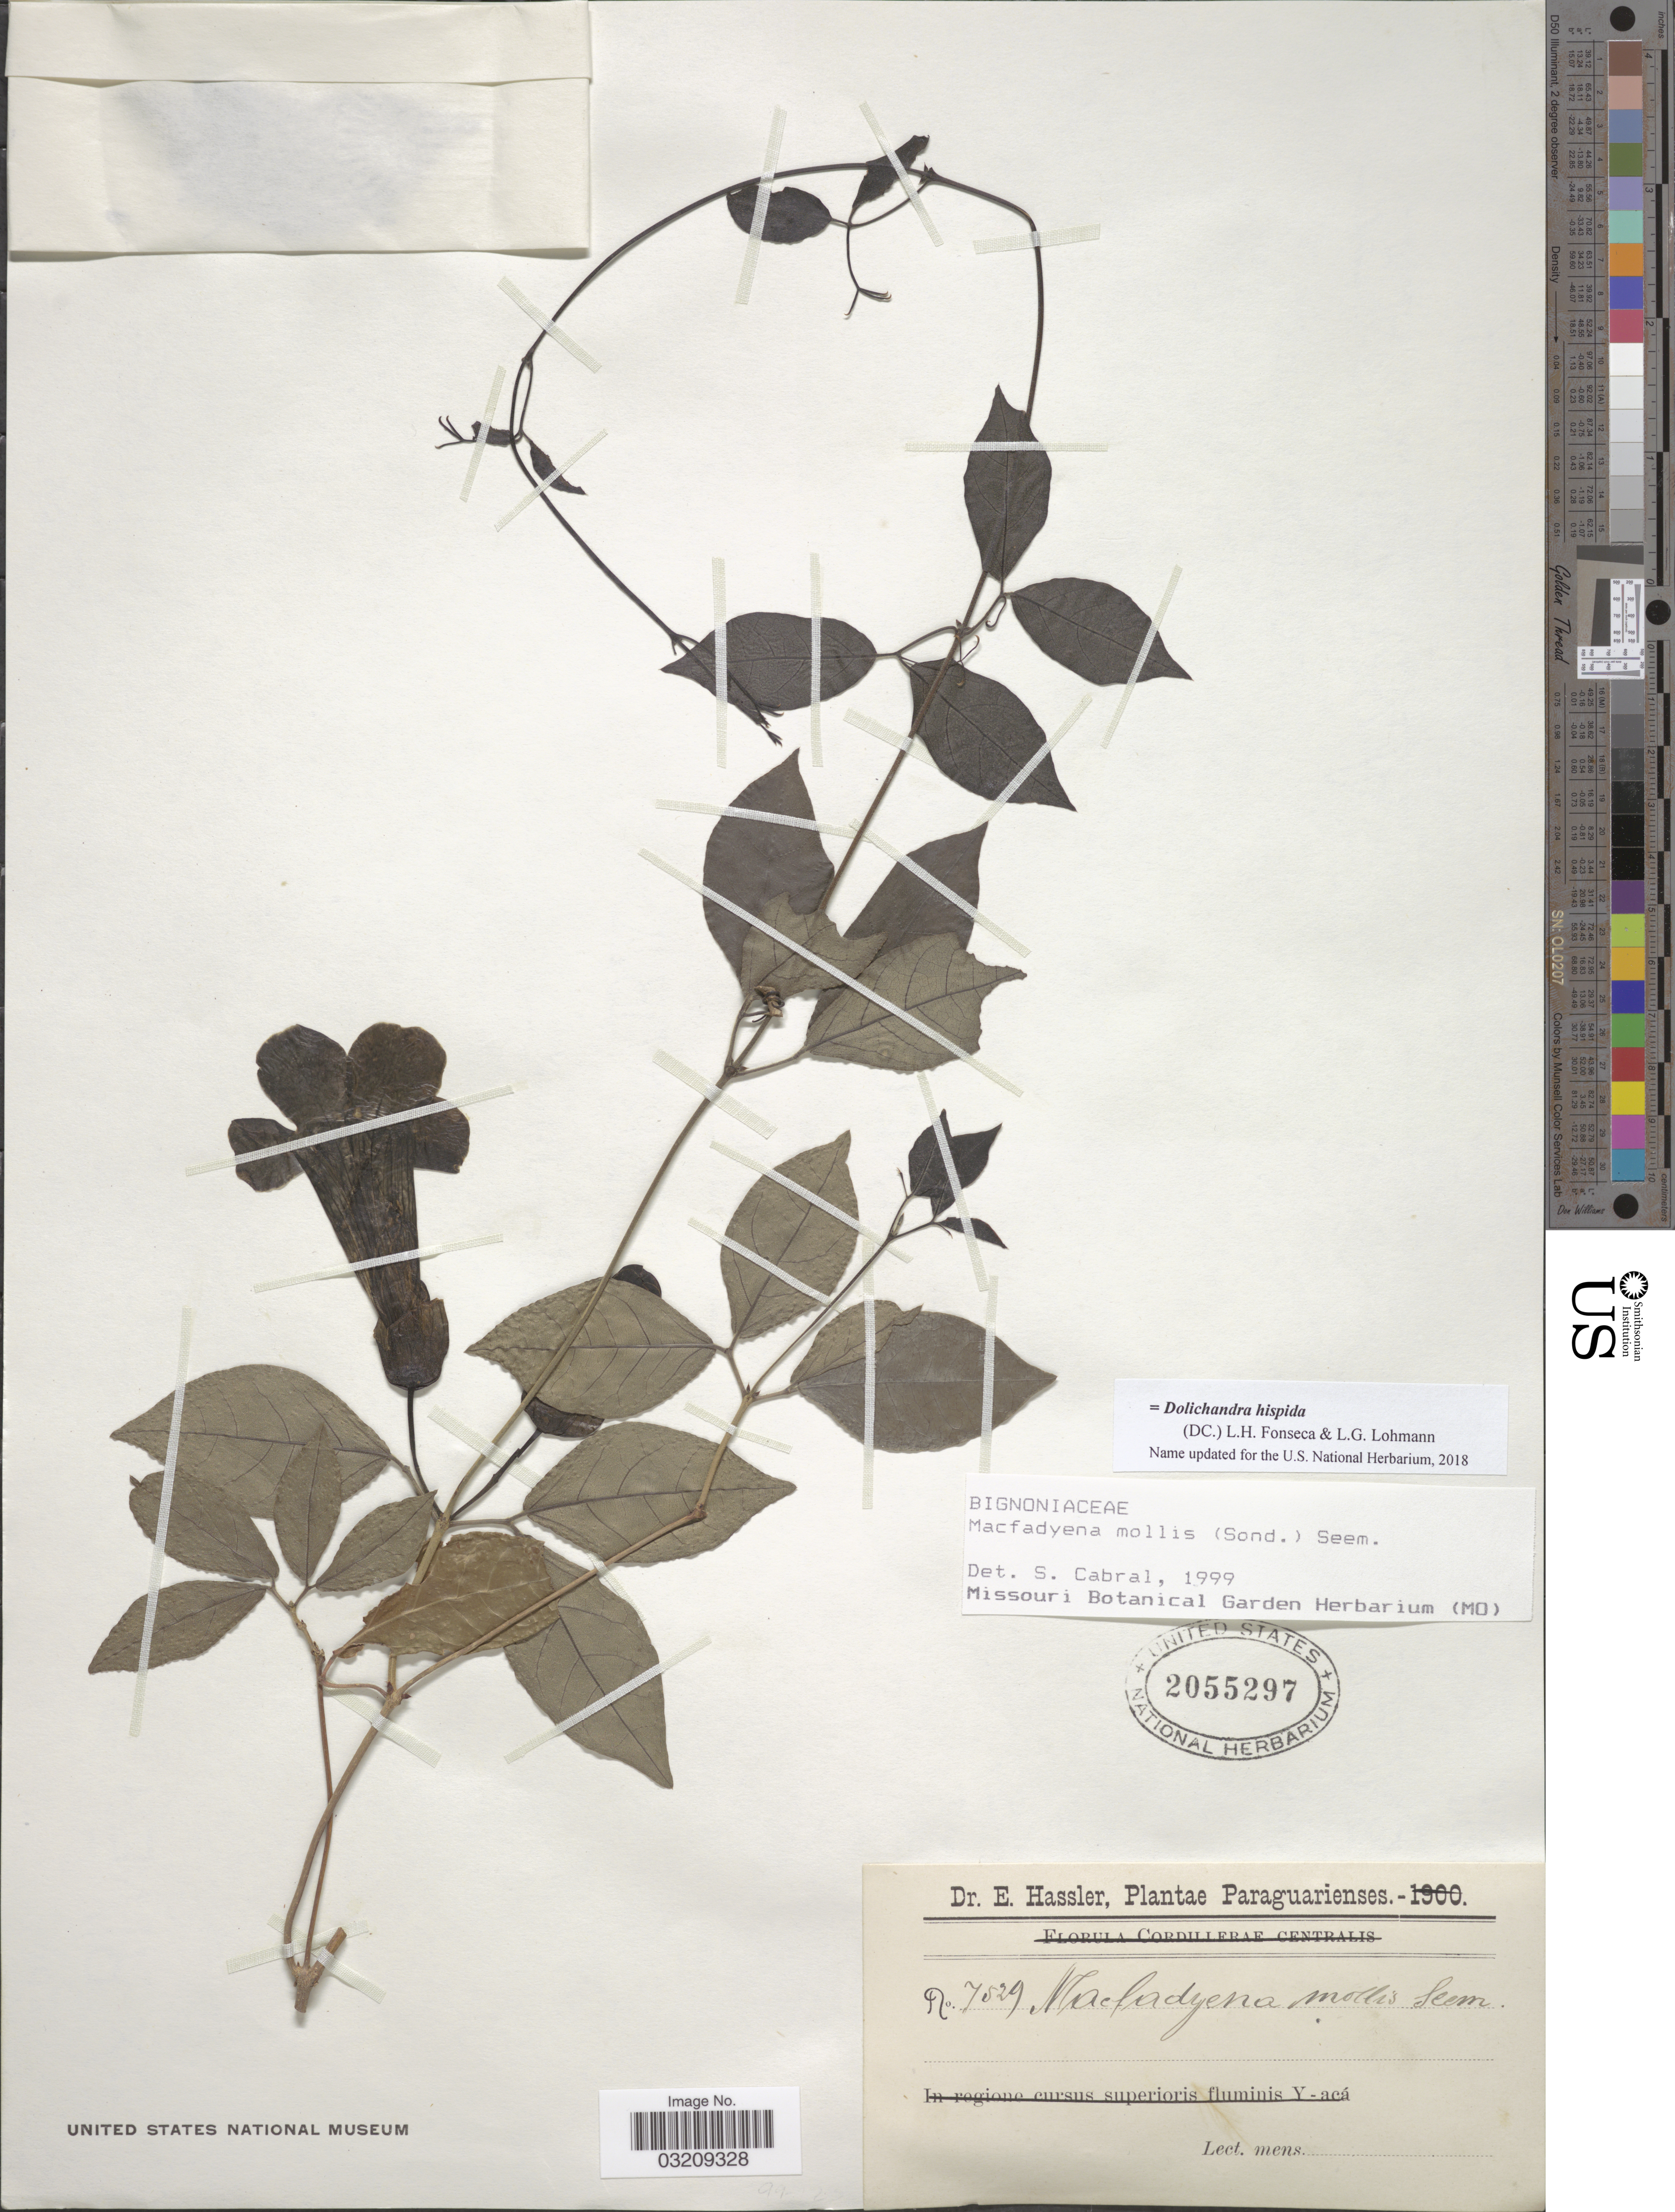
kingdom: Plantae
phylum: Tracheophyta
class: Magnoliopsida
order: Lamiales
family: Bignoniaceae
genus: Dolichandra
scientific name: Dolichandra hispida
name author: (DC.) L.H. Fonseca & L.G. Lohmann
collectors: E. Hassler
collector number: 7529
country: Paraguay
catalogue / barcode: US 2055297